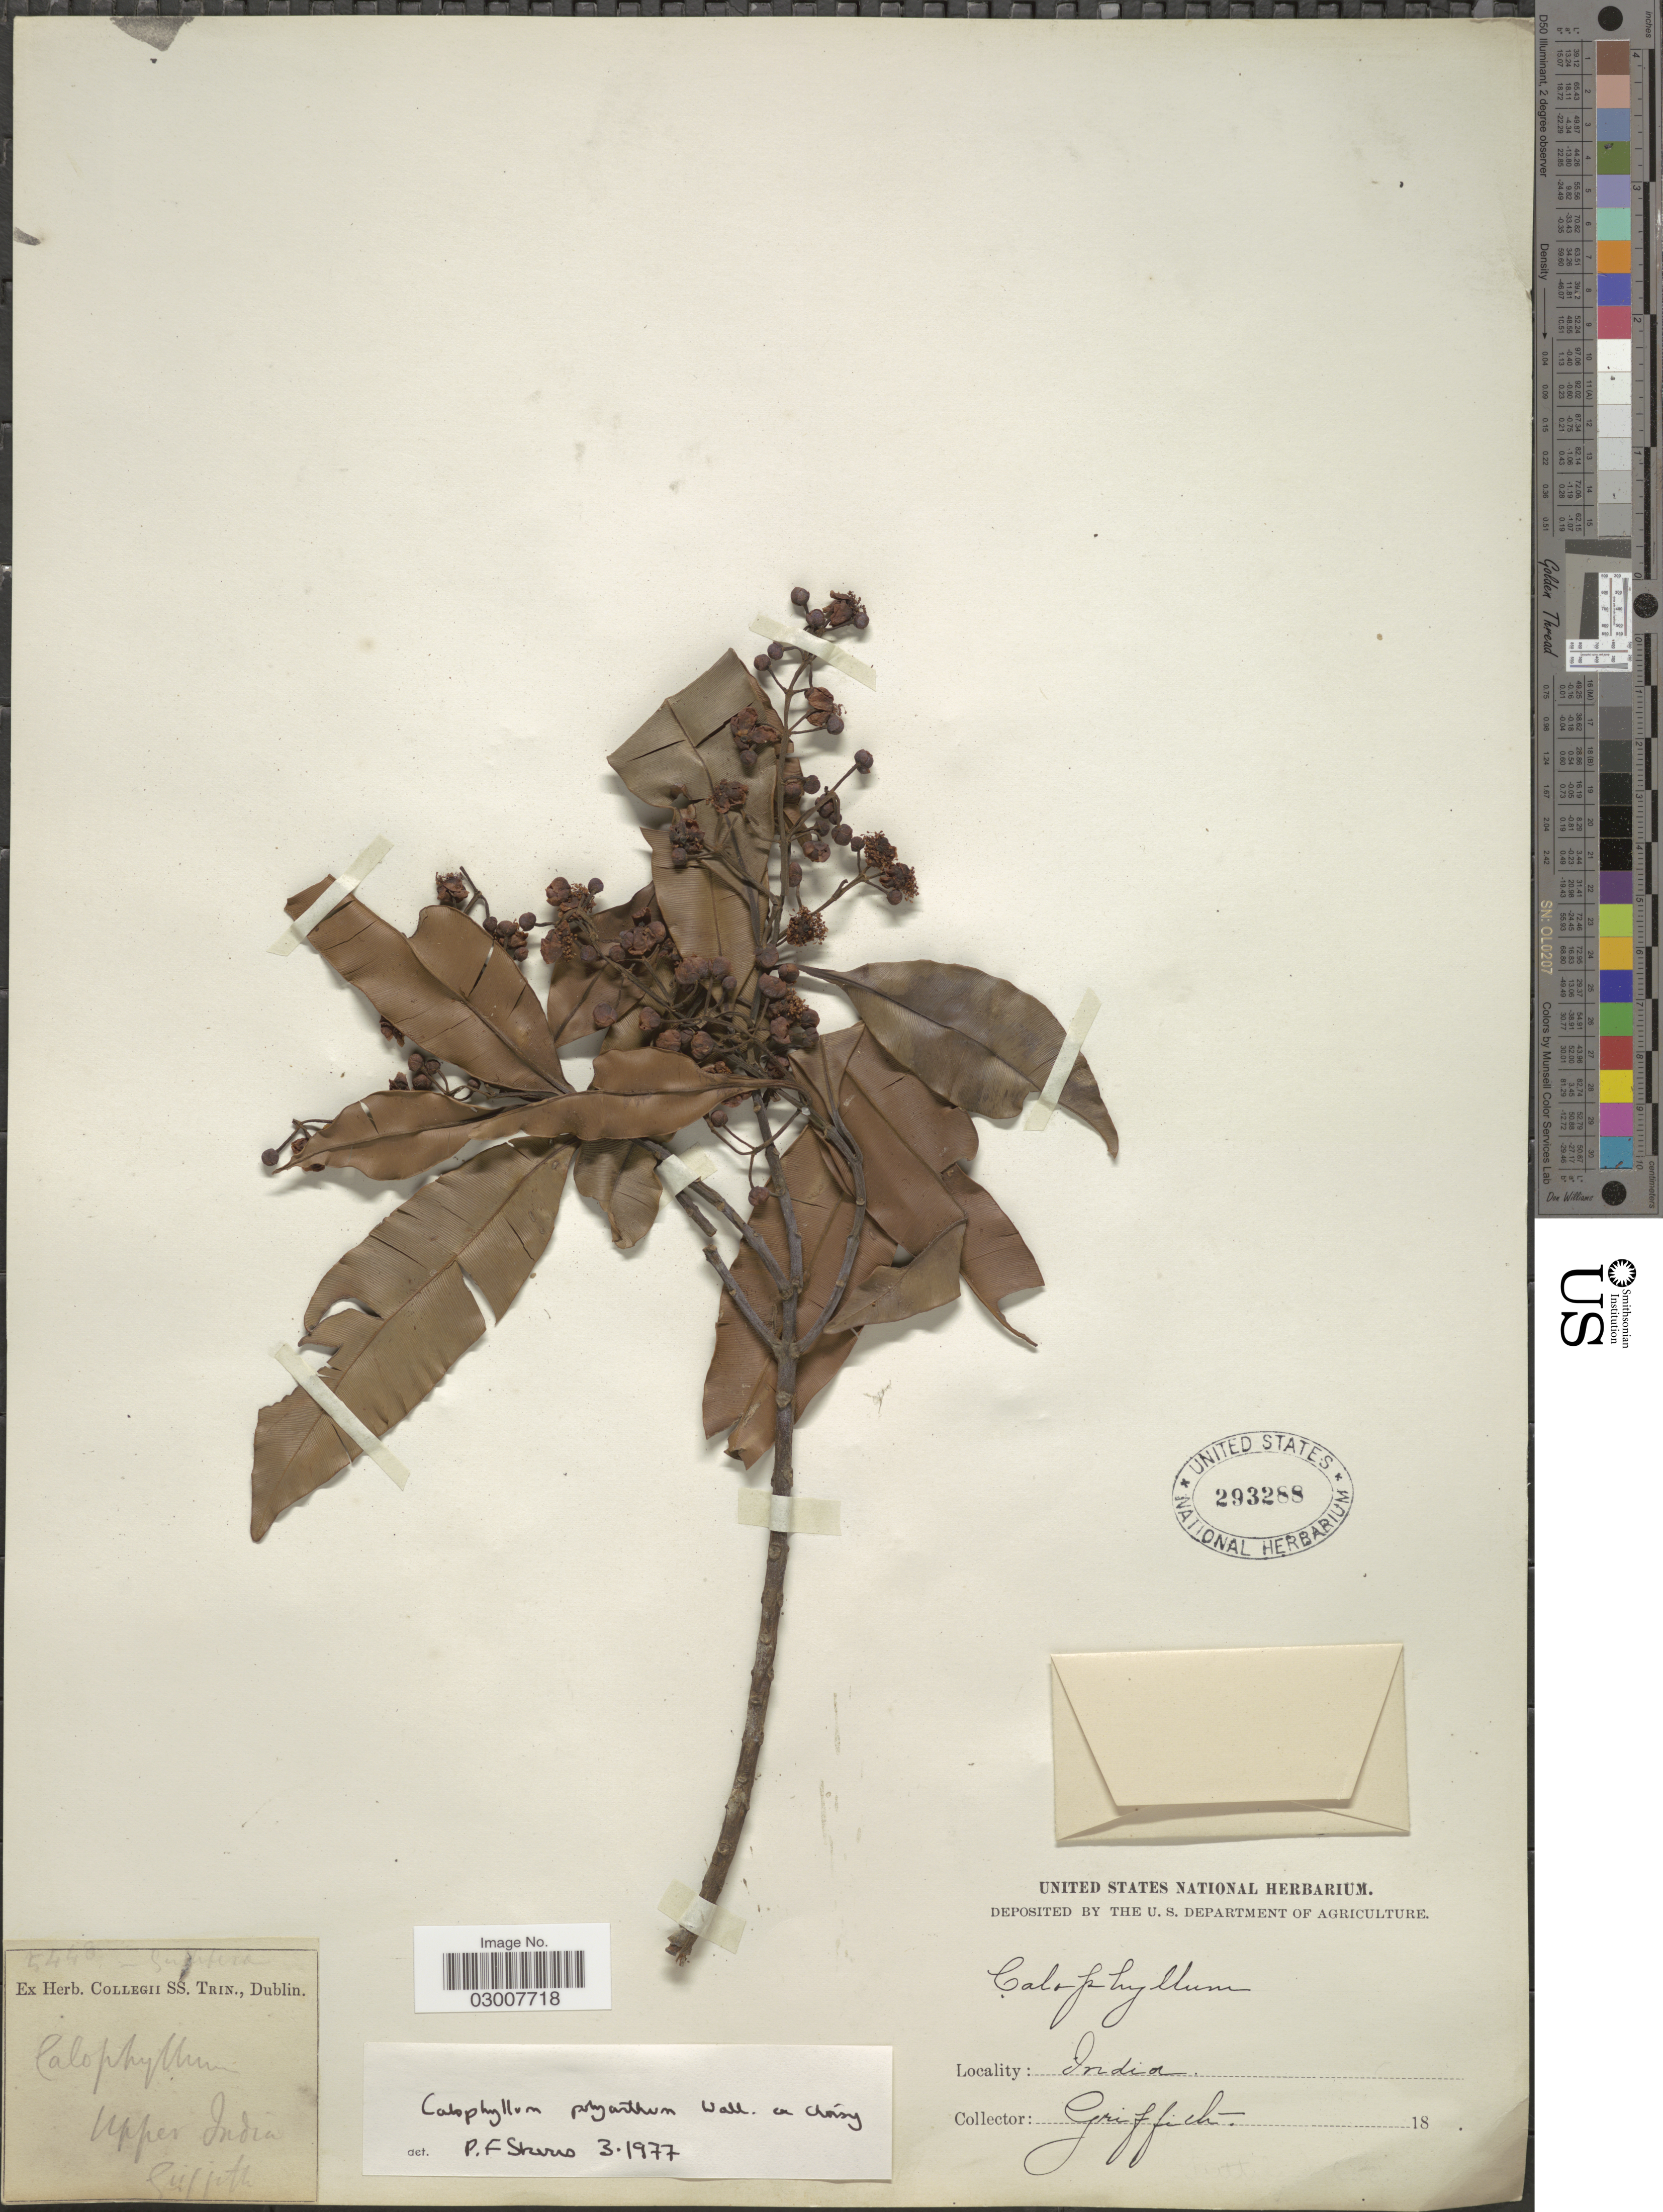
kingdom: Plantae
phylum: Tracheophyta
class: Magnoliopsida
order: Malpighiales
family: Calophyllaceae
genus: Calophyllum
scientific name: Calophyllum polyanthum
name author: Wall. ex Choisy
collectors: -. Griffith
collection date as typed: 18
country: India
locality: Upper India.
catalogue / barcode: US 293288